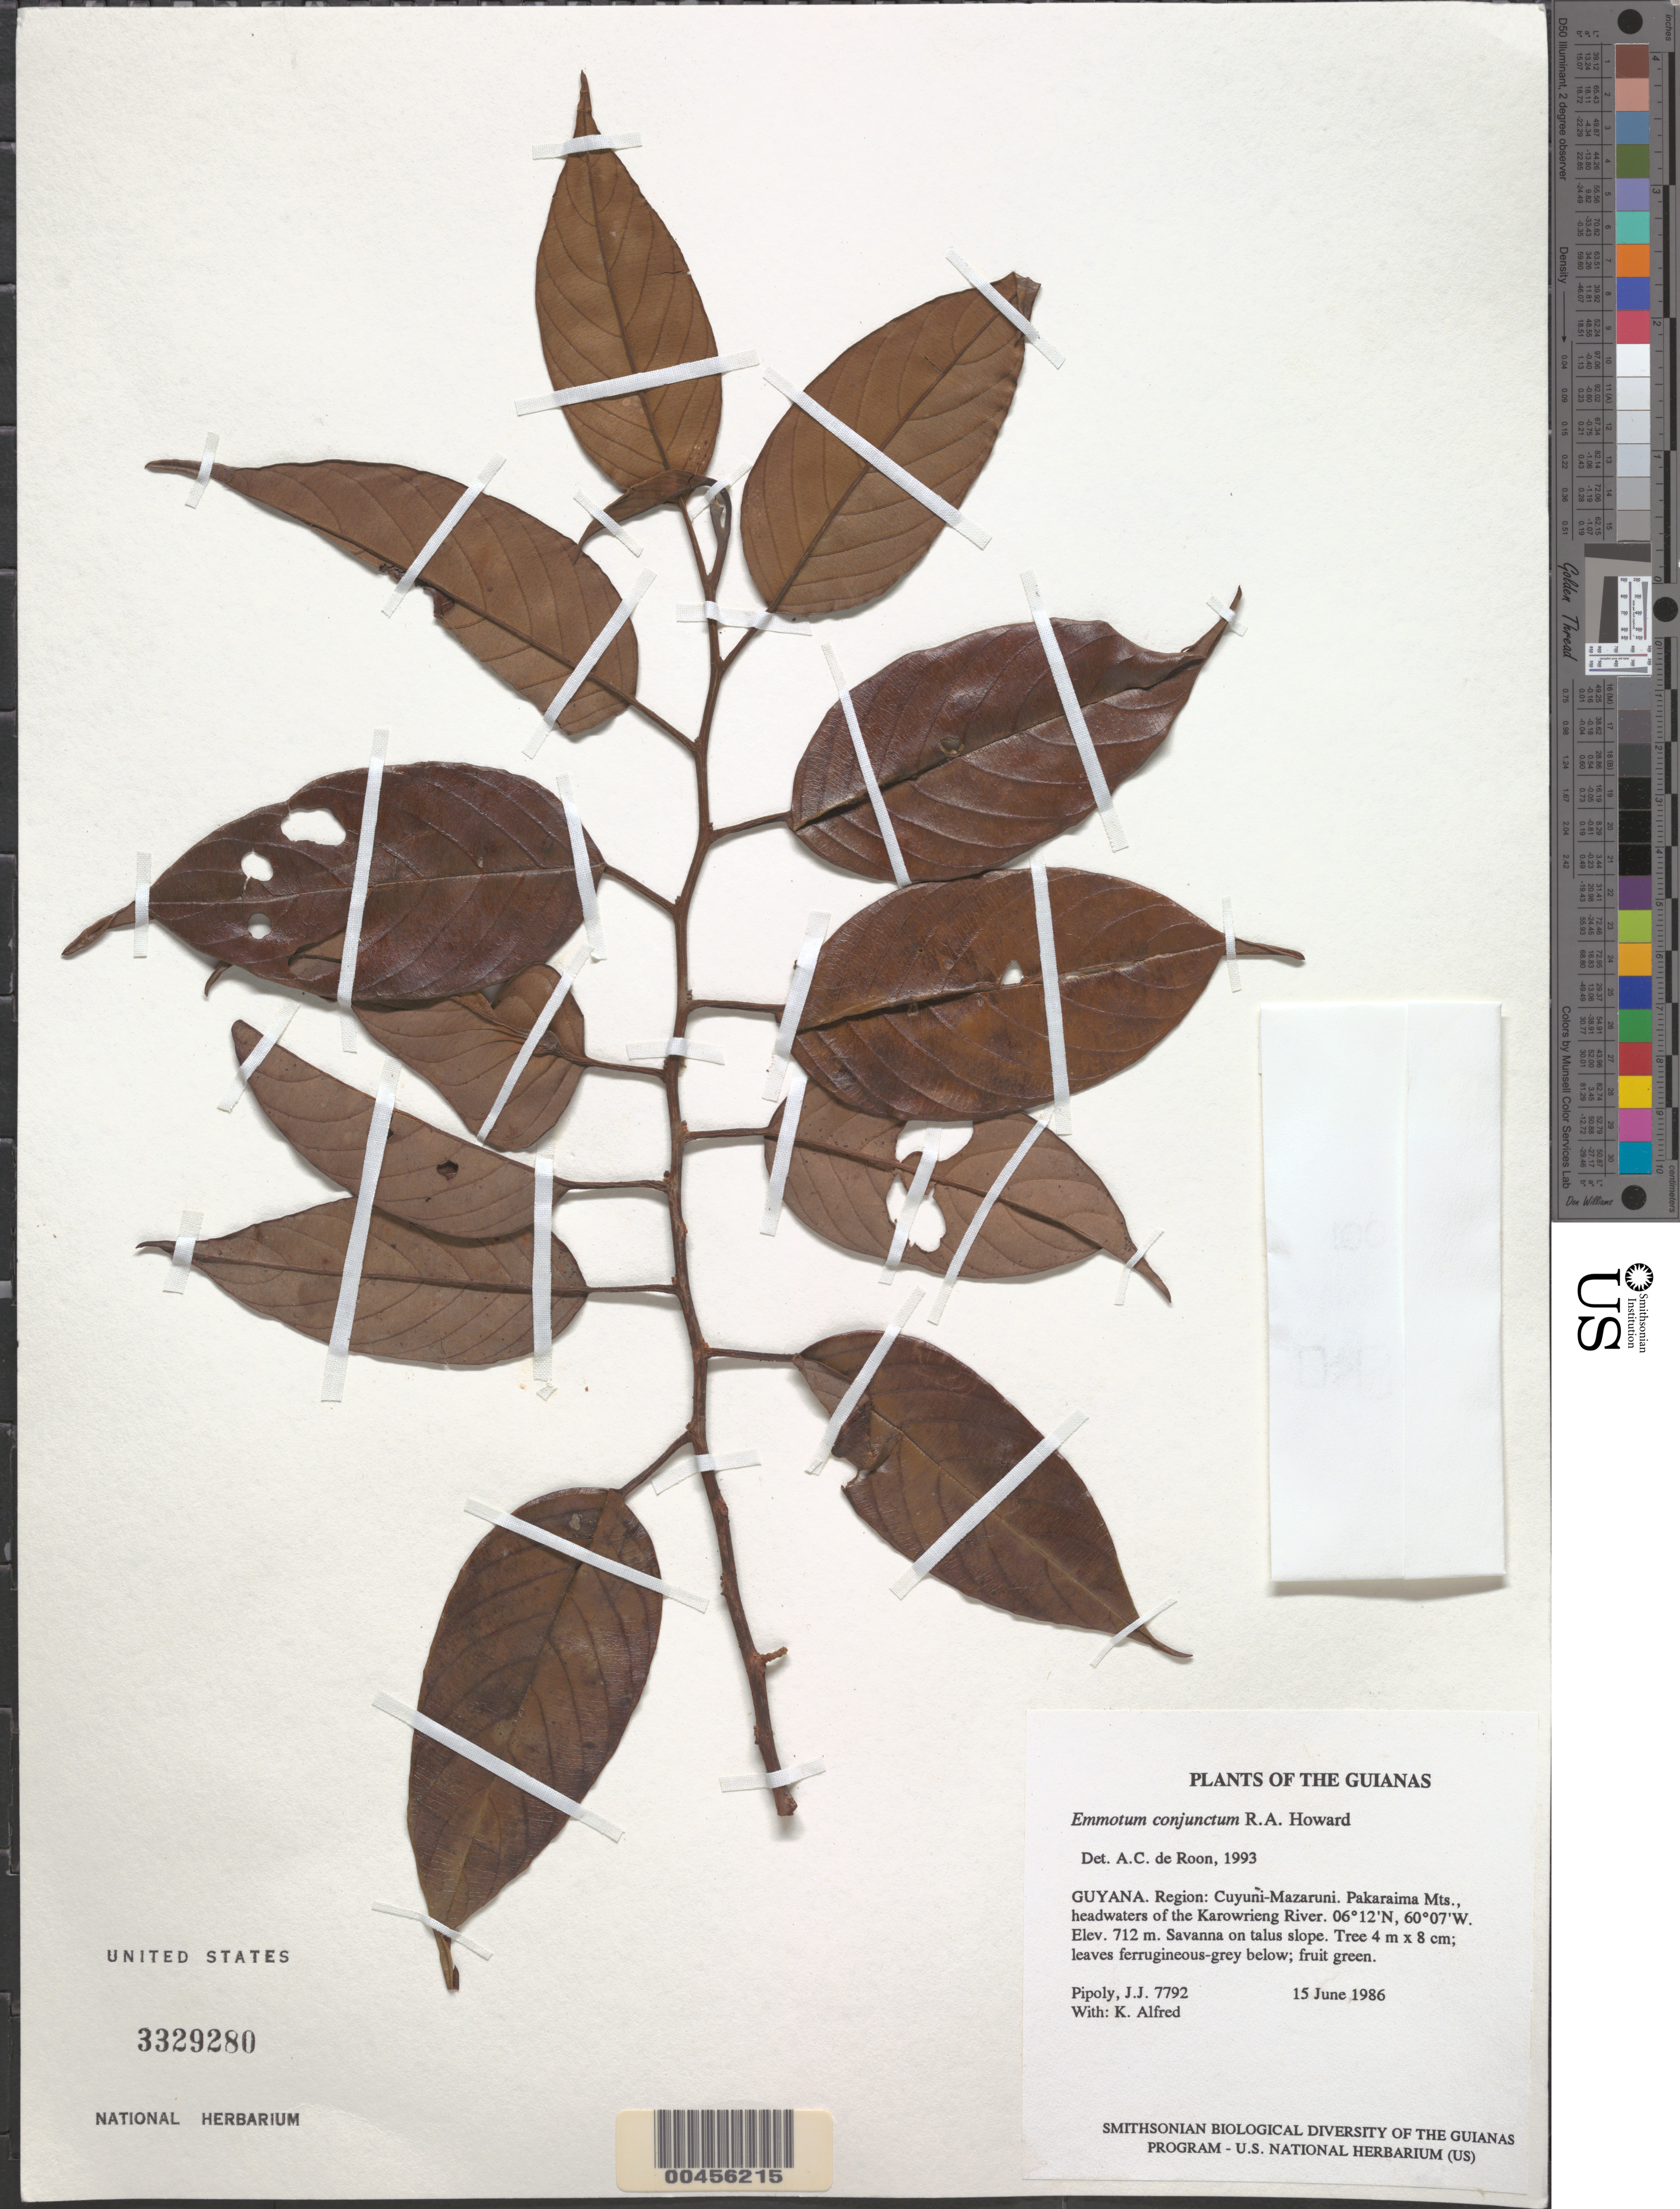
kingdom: Plantae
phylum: Tracheophyta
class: Magnoliopsida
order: Metteniusales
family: Metteniusaceae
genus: Emmotum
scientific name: Emmotum conjunctum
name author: R.A. Howard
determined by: de Roon, A. C.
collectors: J. J. Pipoly & K. Alfred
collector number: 7792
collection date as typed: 15 June 1986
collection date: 1986-06-15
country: Guyana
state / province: Cuyuni-Mazaruni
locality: Pakaraima Mts., headwaters of the Karowrieng River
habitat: Savanna on talus slope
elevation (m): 712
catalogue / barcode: US 3329280